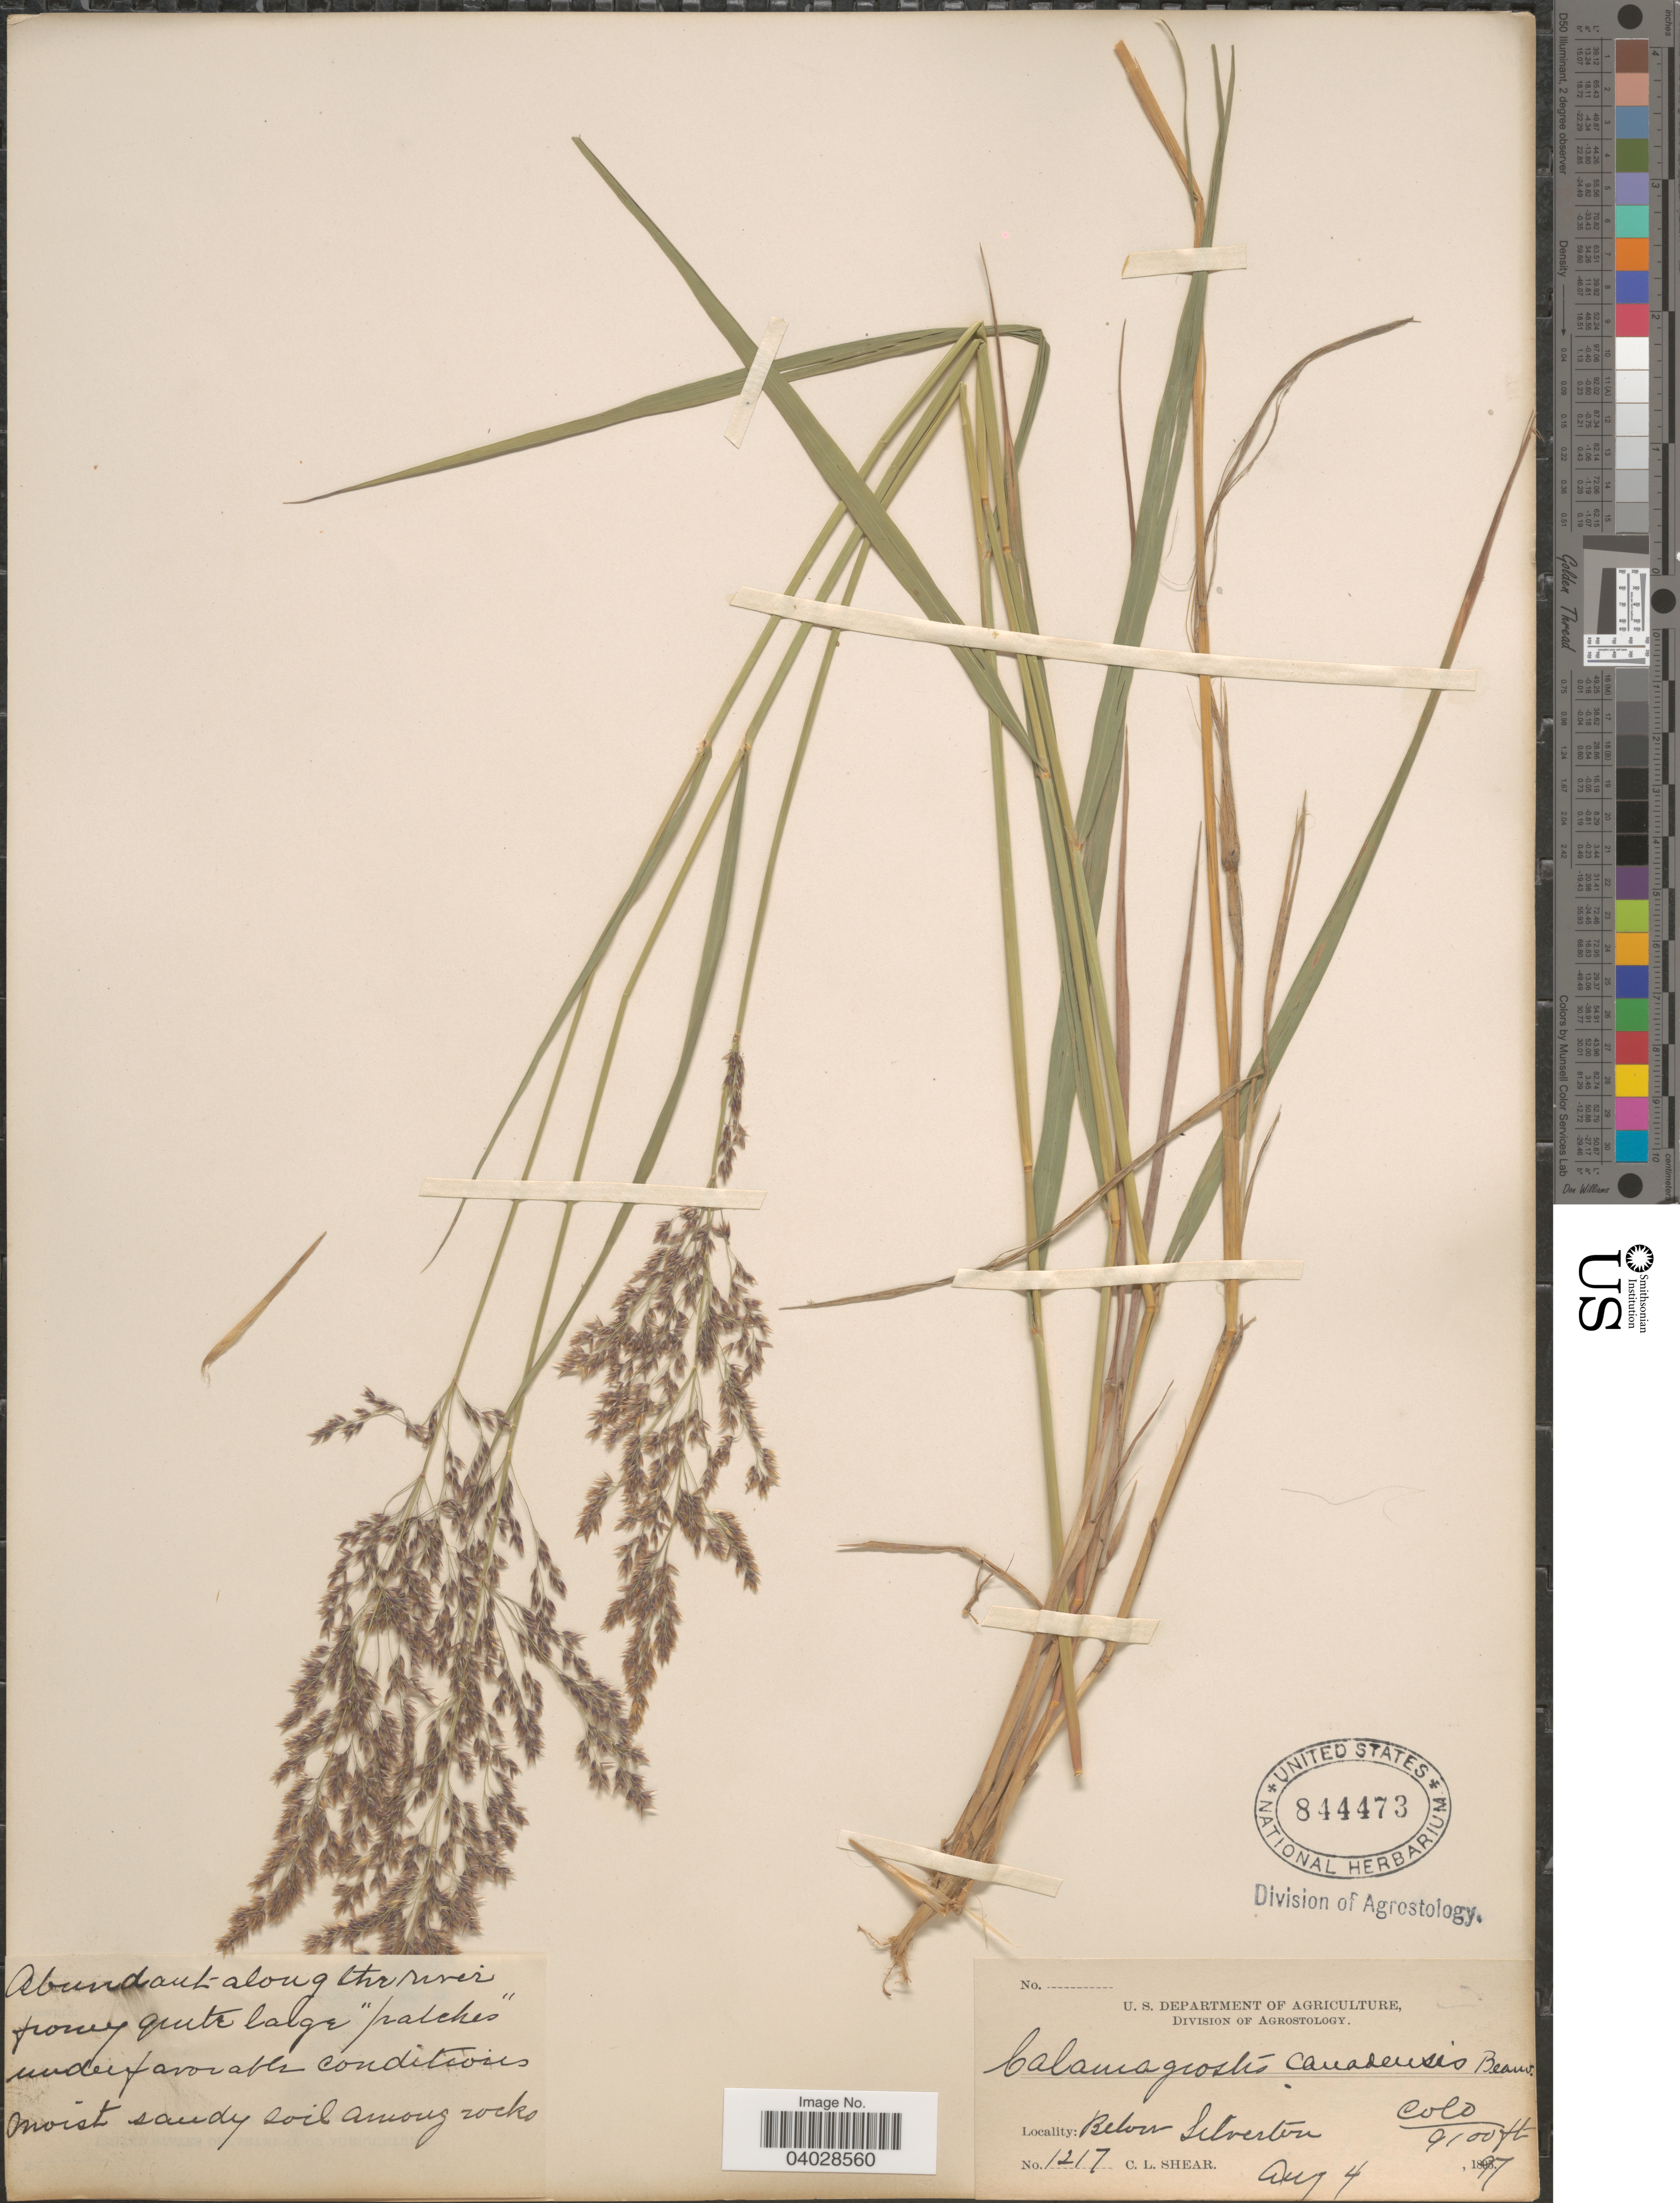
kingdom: Plantae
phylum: Tracheophyta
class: Liliopsida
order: Poales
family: Poaceae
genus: Calamagrostis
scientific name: Calamagrostis canadensis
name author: (Michx.) P. Beauv.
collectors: C. L. Shear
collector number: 1217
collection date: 1897-08-04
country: United States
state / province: Colorado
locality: Below Silverton.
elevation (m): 2774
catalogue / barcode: US 844473